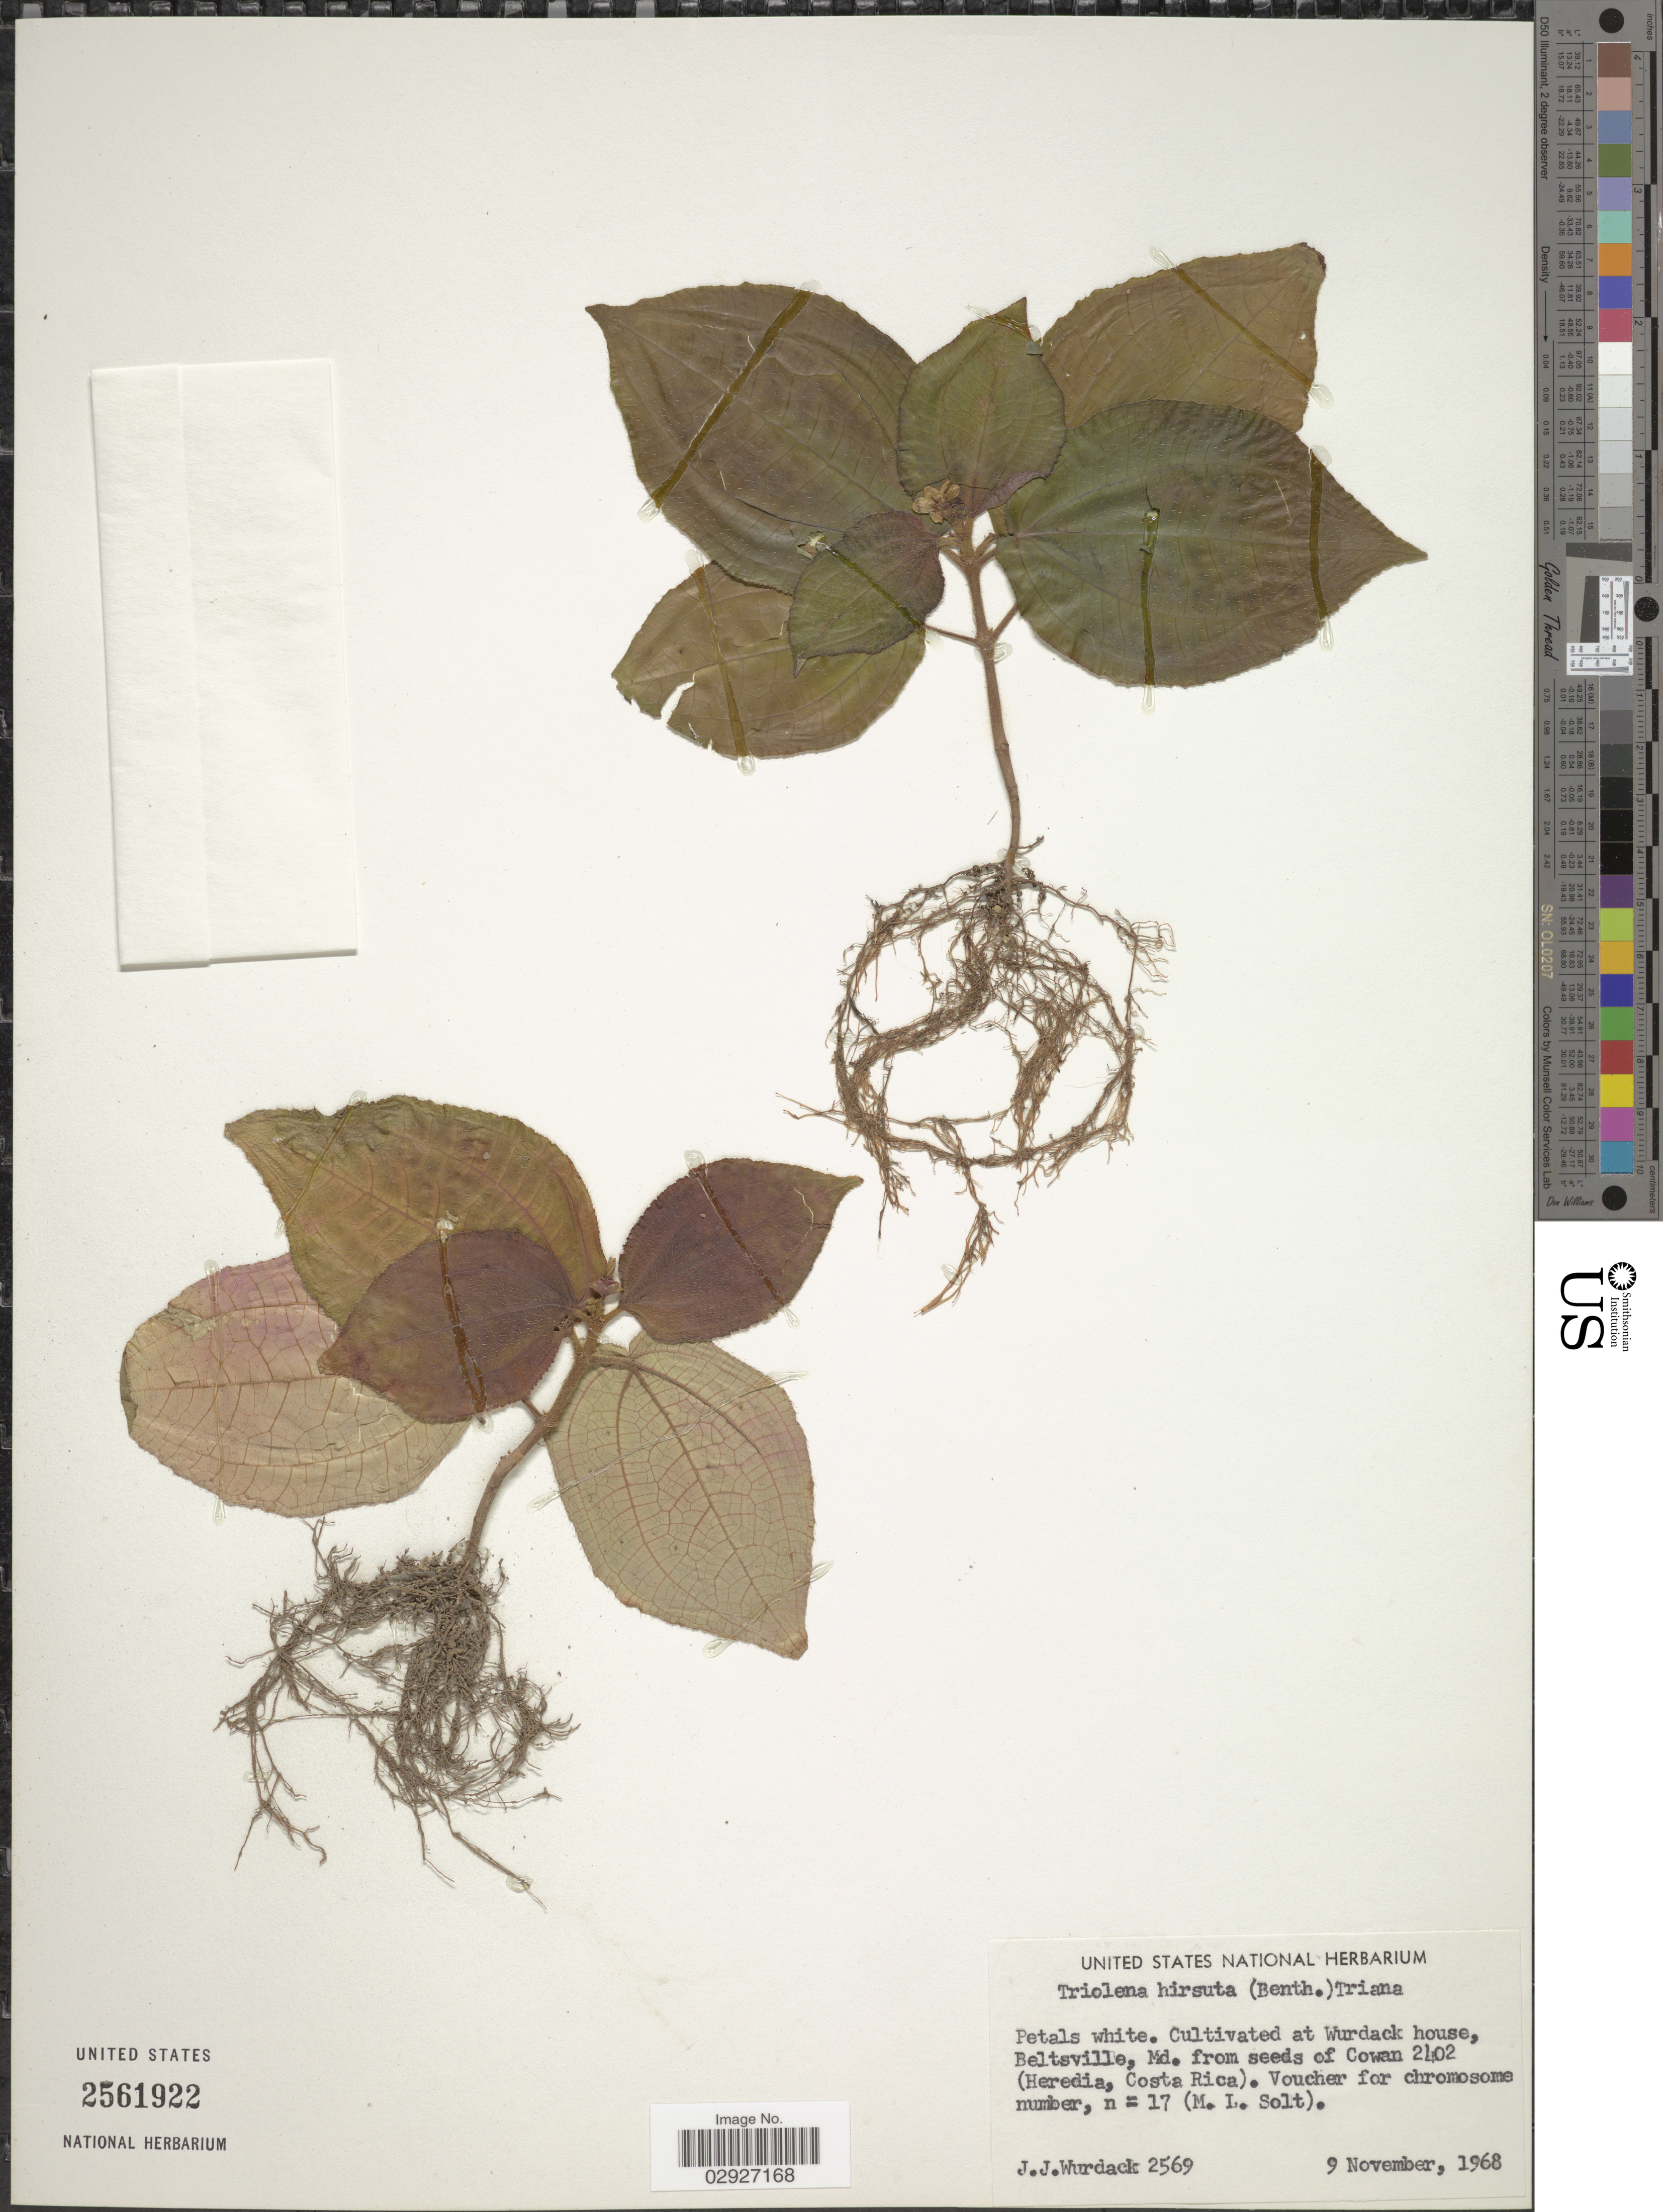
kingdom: Plantae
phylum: Tracheophyta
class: Magnoliopsida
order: Myrtales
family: Melastomataceae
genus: Triolena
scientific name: Triolena hirsuta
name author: (Benth.) Triana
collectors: J. J. Wurdack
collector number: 2569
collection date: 1968-11-09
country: United States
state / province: Maryland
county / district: Prince George's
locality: Cultivated at Wurdack house, Beltsville.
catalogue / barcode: US 2561922